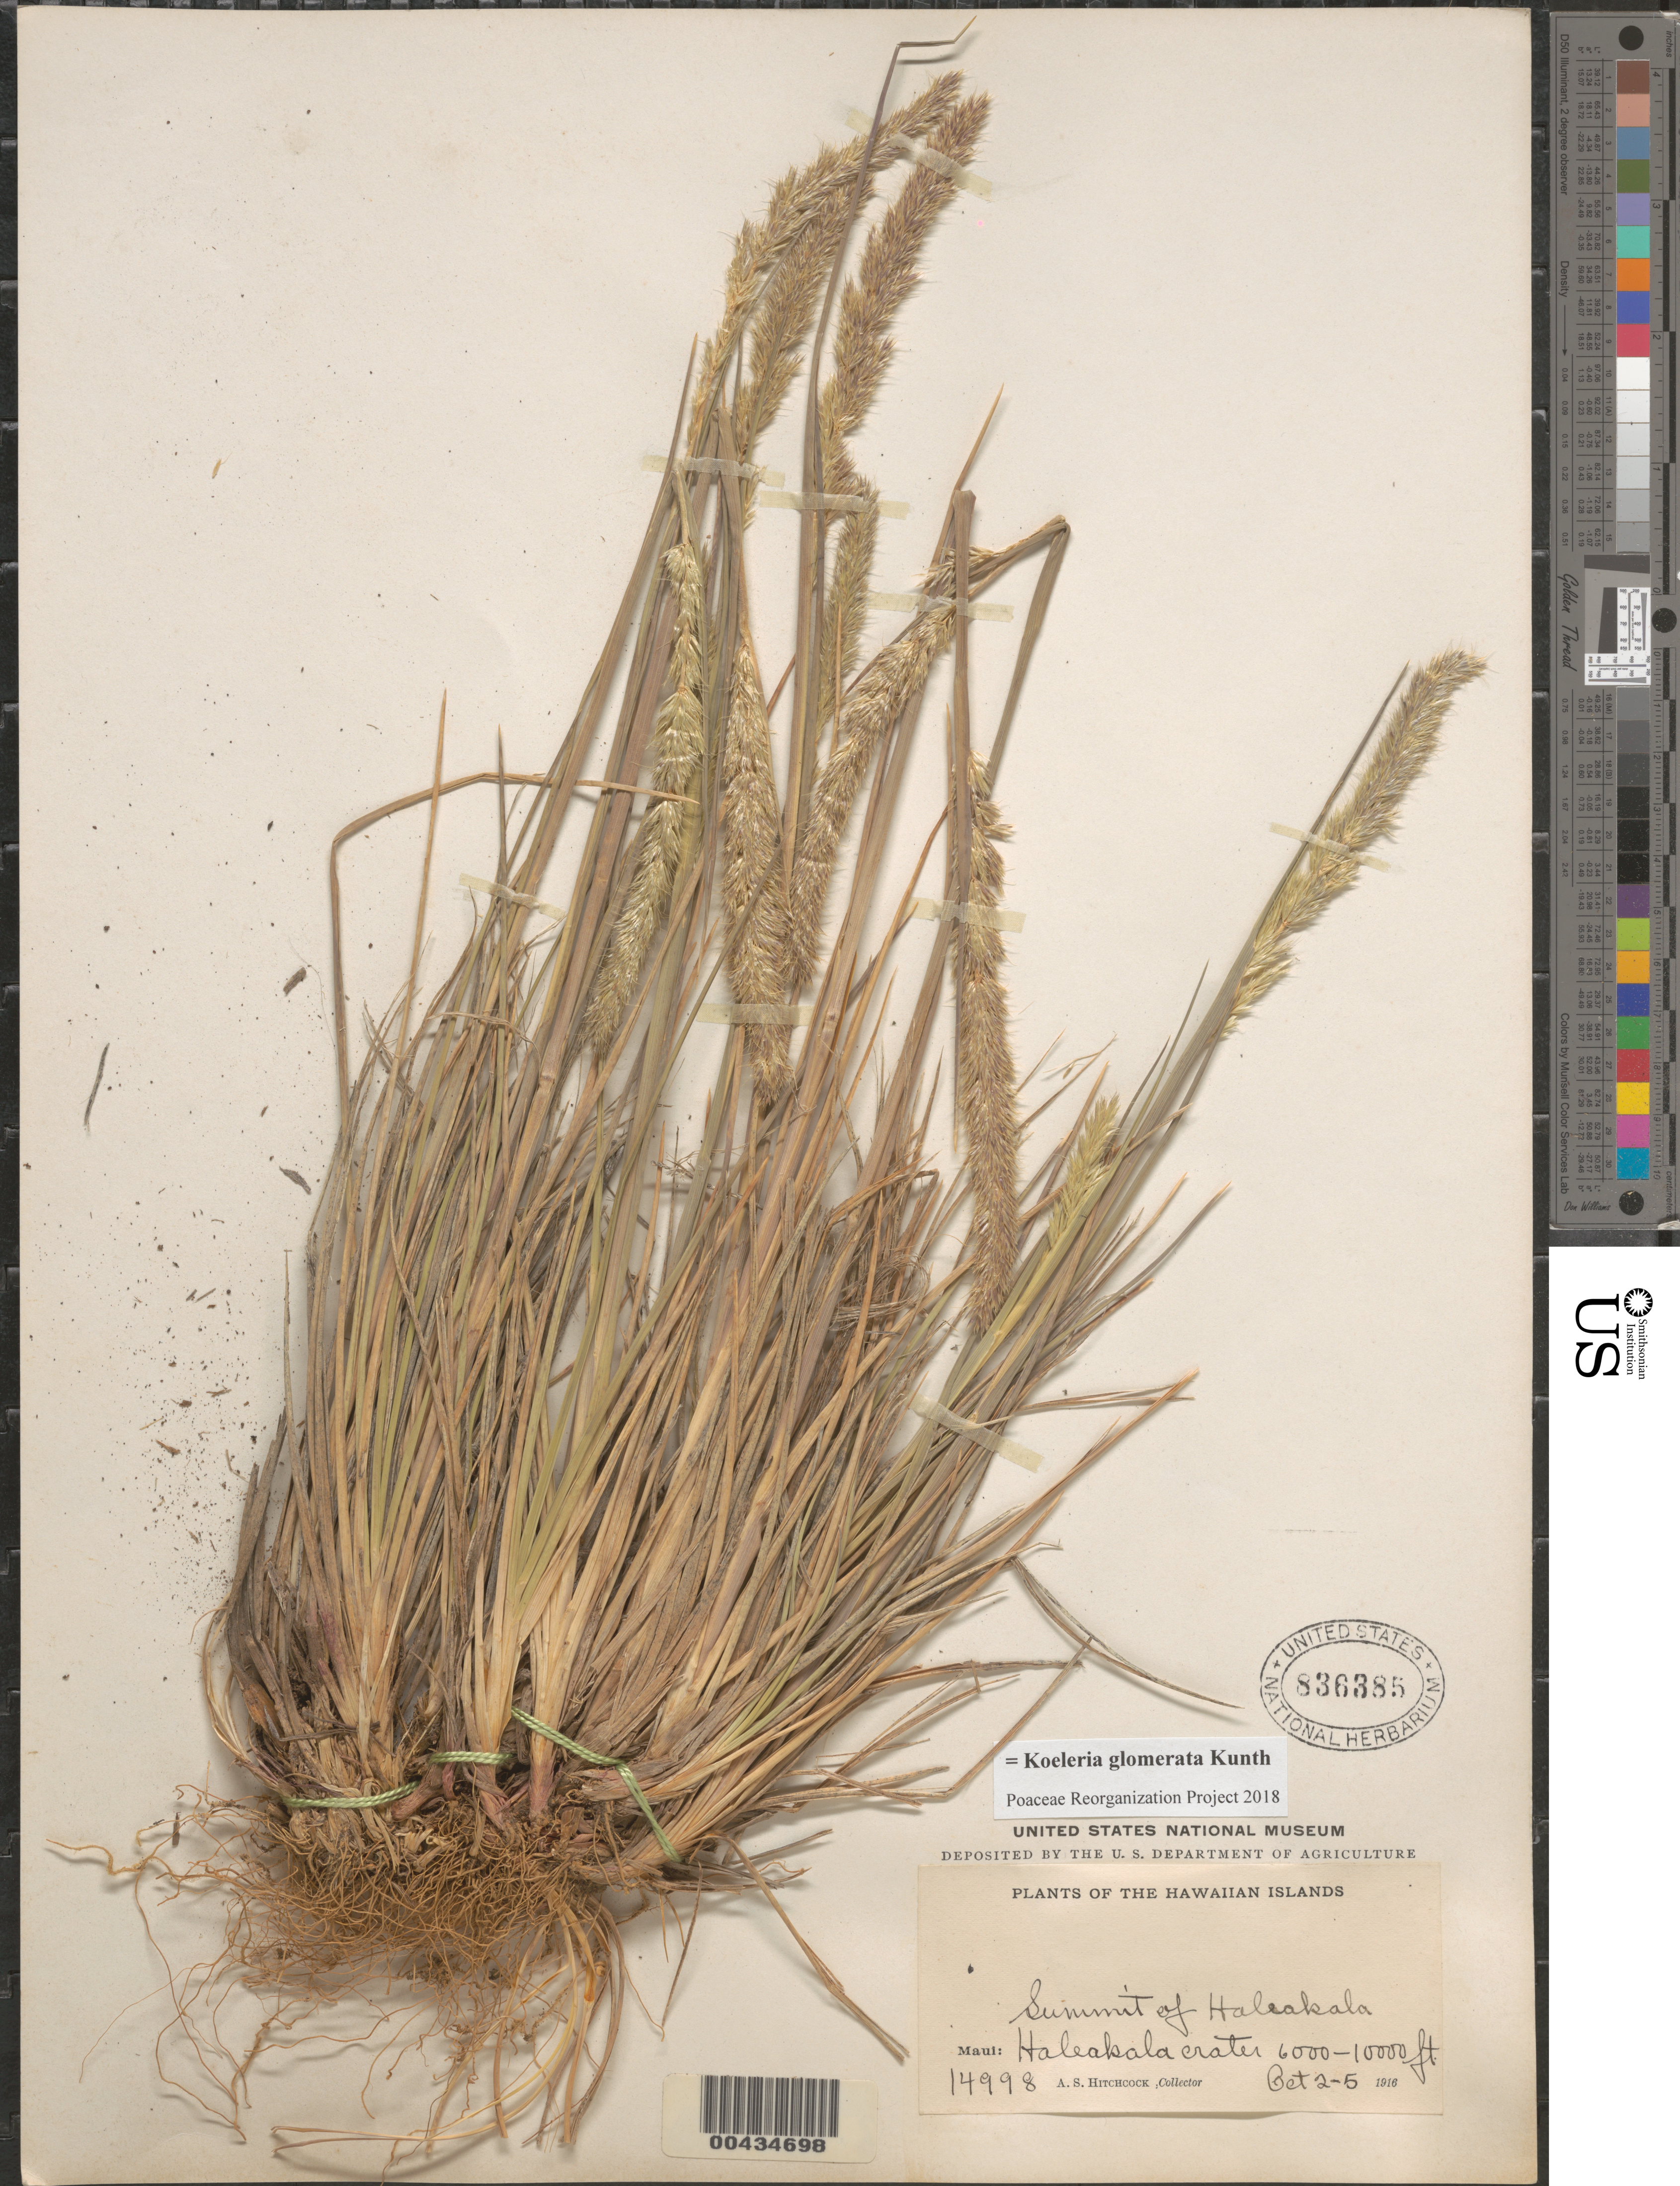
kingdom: Plantae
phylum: Tracheophyta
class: Liliopsida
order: Poales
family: Poaceae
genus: Koeleria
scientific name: Koeleria glomerata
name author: Kunth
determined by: Poaceae Reorganization Project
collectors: A. S. Hitchcock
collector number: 14998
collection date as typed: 2 Oct 1916 to 5 Oct 1916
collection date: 1916-10-02/1916-10-05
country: United States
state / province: Hawaii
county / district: Maui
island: Maui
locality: Summit of Haleakala, Haleakala Crater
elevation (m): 1829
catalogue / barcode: US 836385